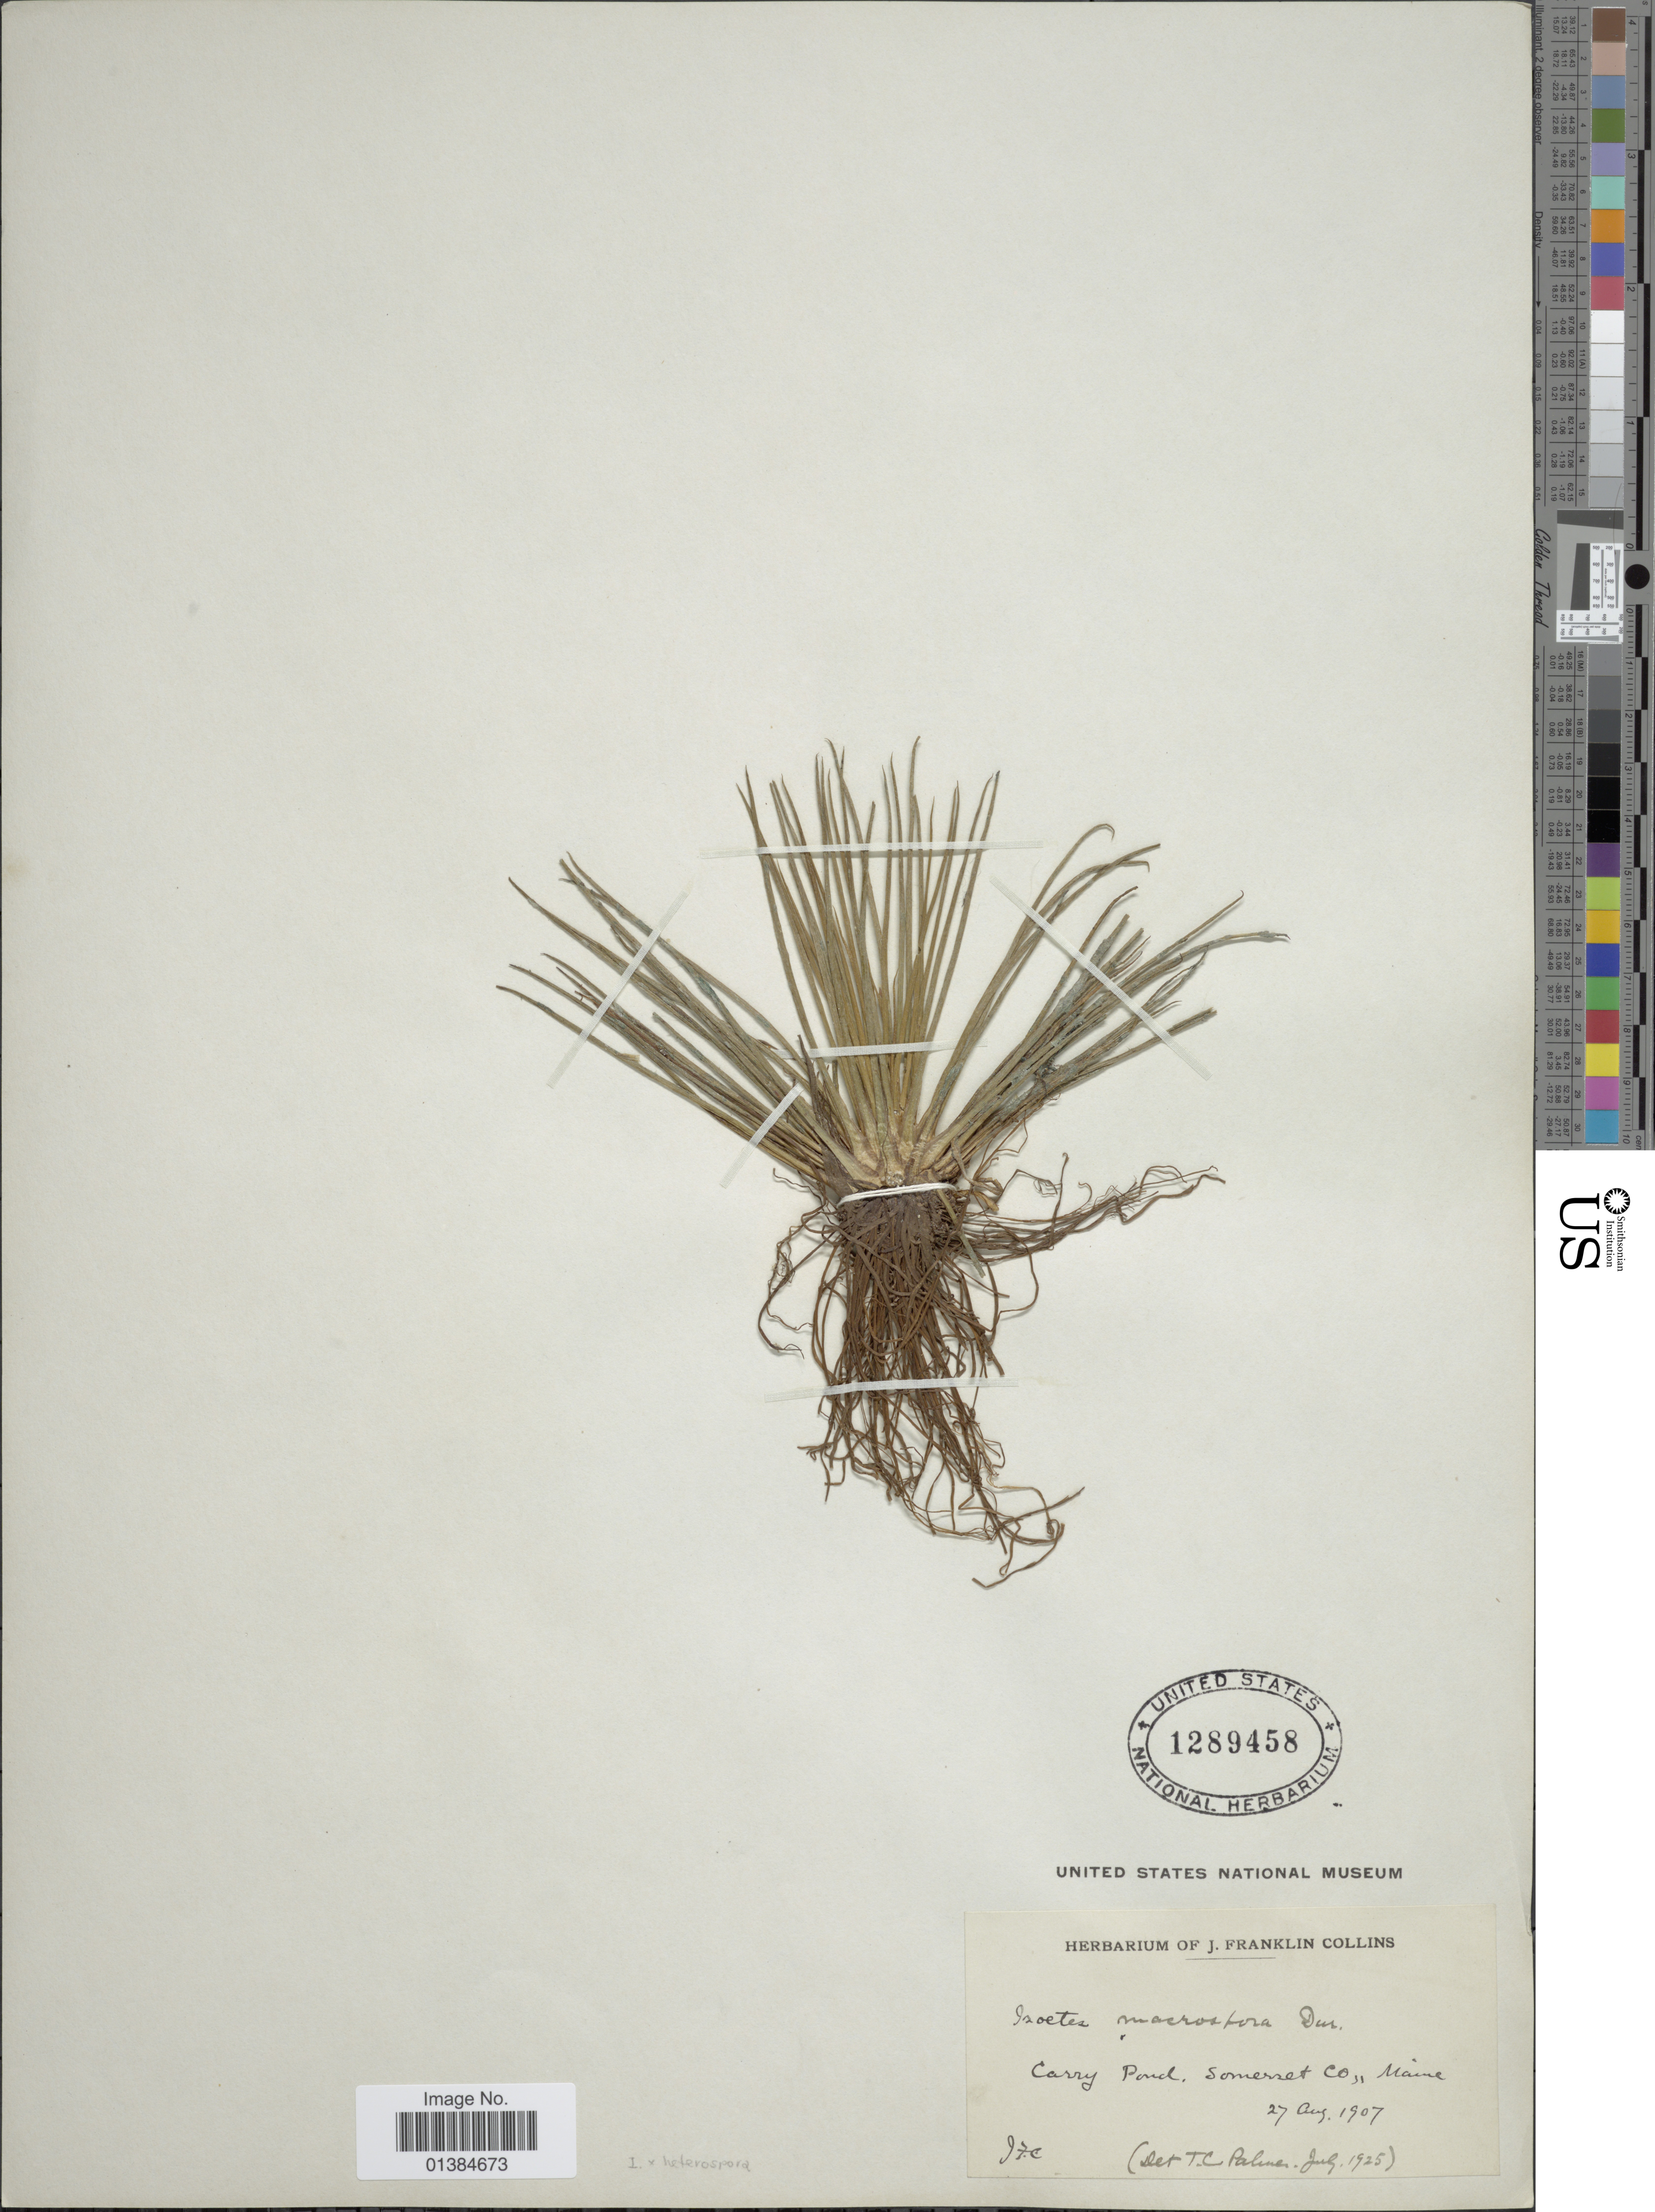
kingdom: Plantae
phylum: Tracheophyta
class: Lycopodiopsida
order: Isoetales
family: Isoetaceae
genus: Isoetes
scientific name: Isoetes macrospora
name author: Durieu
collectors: J. Collins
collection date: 1907-08-27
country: United States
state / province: Maine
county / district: Somerset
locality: Carry Pond.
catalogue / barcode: US 1289458